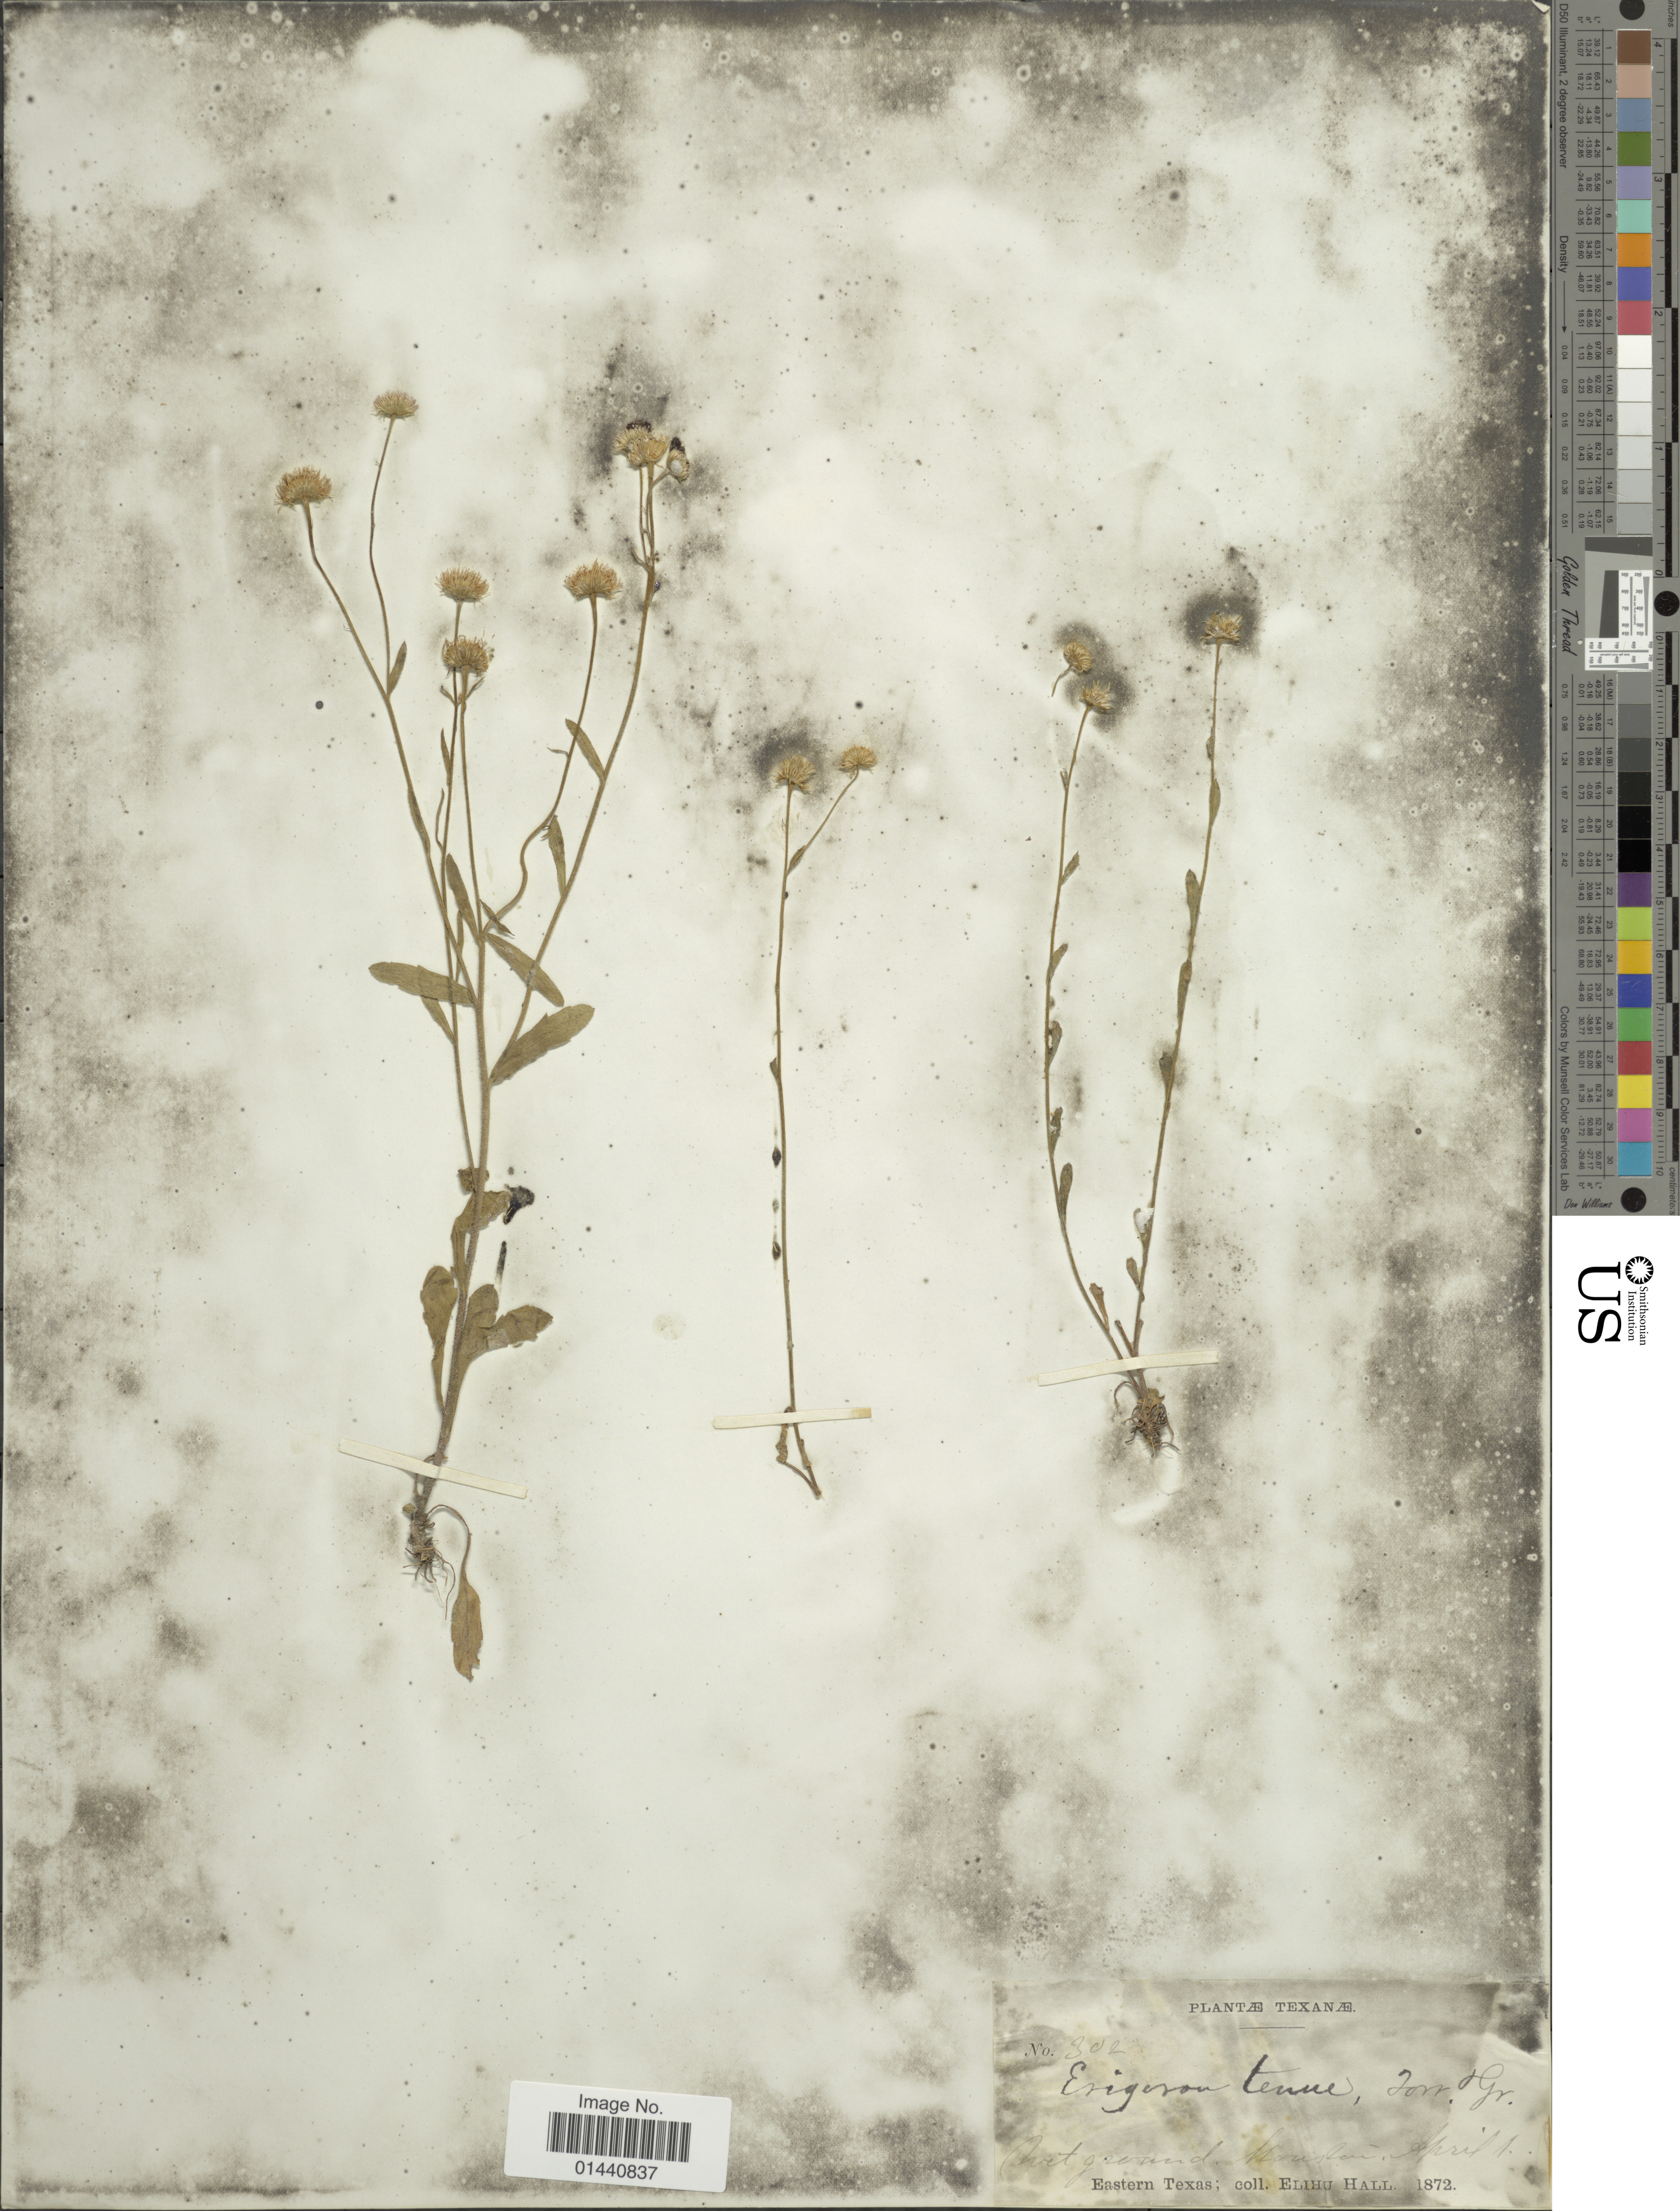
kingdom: Plantae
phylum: Tracheophyta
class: Magnoliopsida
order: Asterales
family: Asteraceae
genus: Erigeron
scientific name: Erigeron tenuis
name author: Torr. & A. Gray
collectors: E. Hall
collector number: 302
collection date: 1872-04-01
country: United States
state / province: Texas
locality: Eastern Texas. Houston